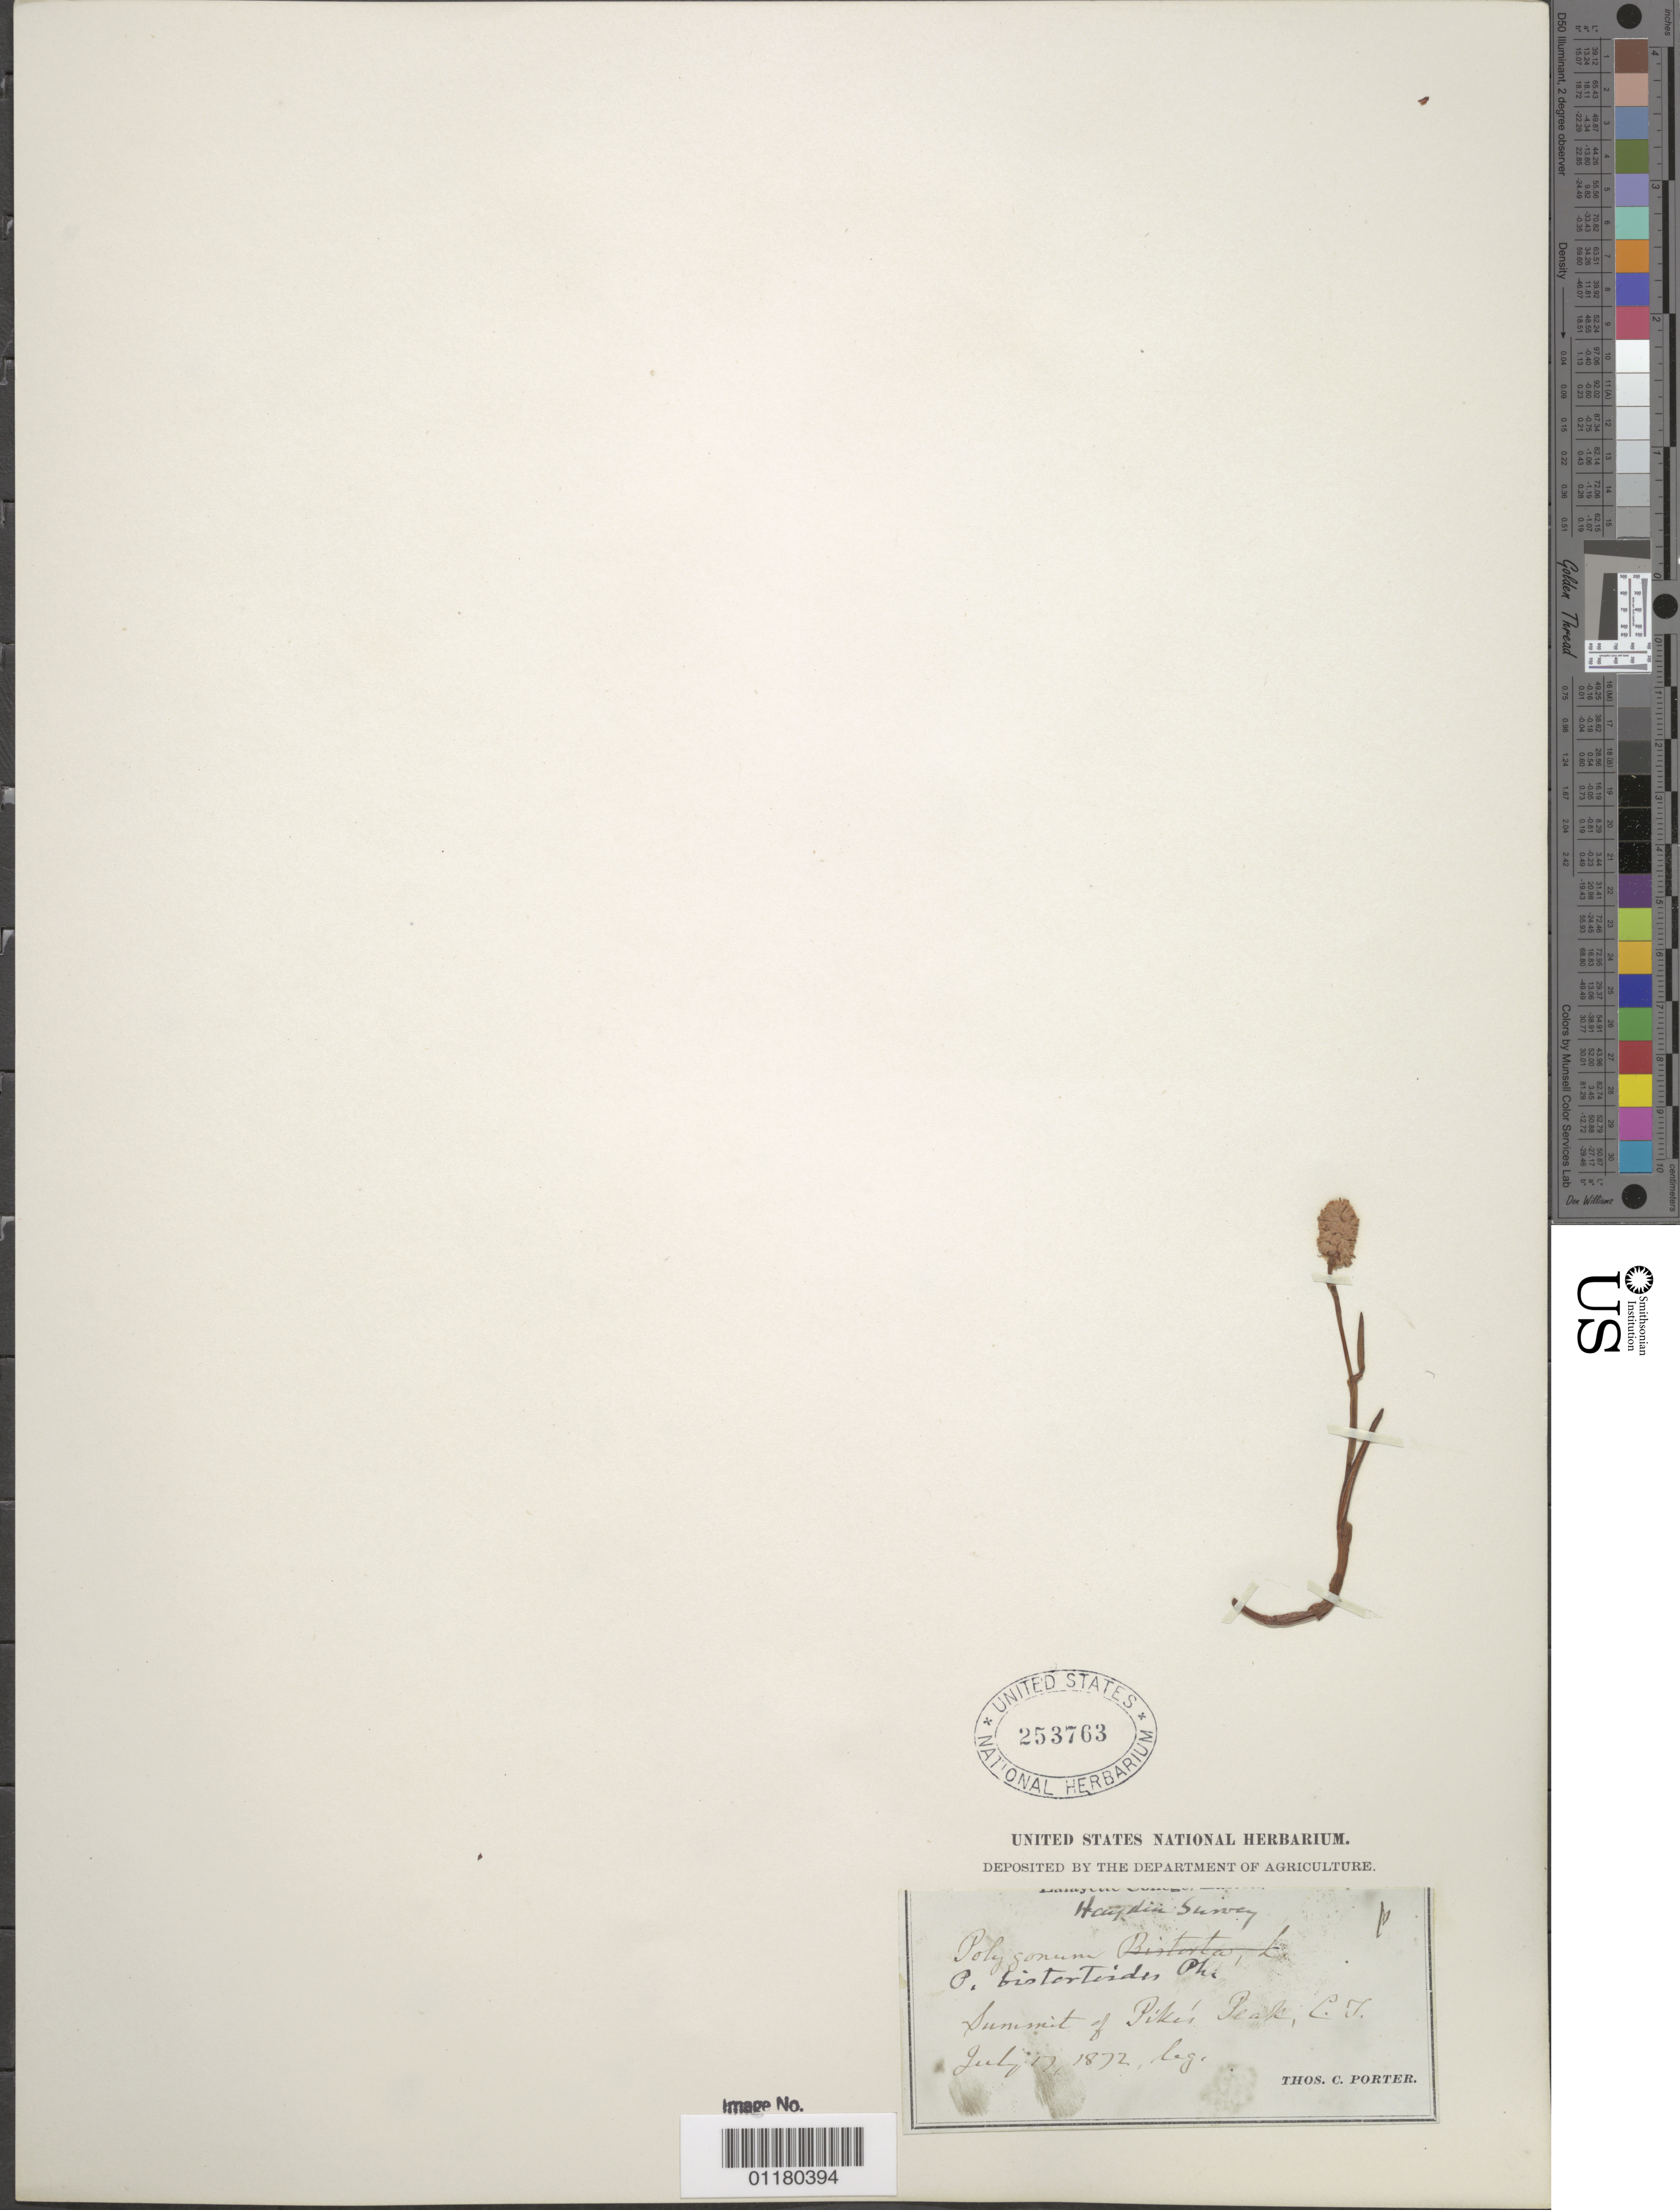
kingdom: Plantae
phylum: Tracheophyta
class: Magnoliopsida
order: Caryophyllales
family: Polygonaceae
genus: Bistorta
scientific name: Bistorta bistortoides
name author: (Pursh) Small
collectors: T. C. Porter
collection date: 1872-07-17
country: United States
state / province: Colorado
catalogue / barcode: US 253763